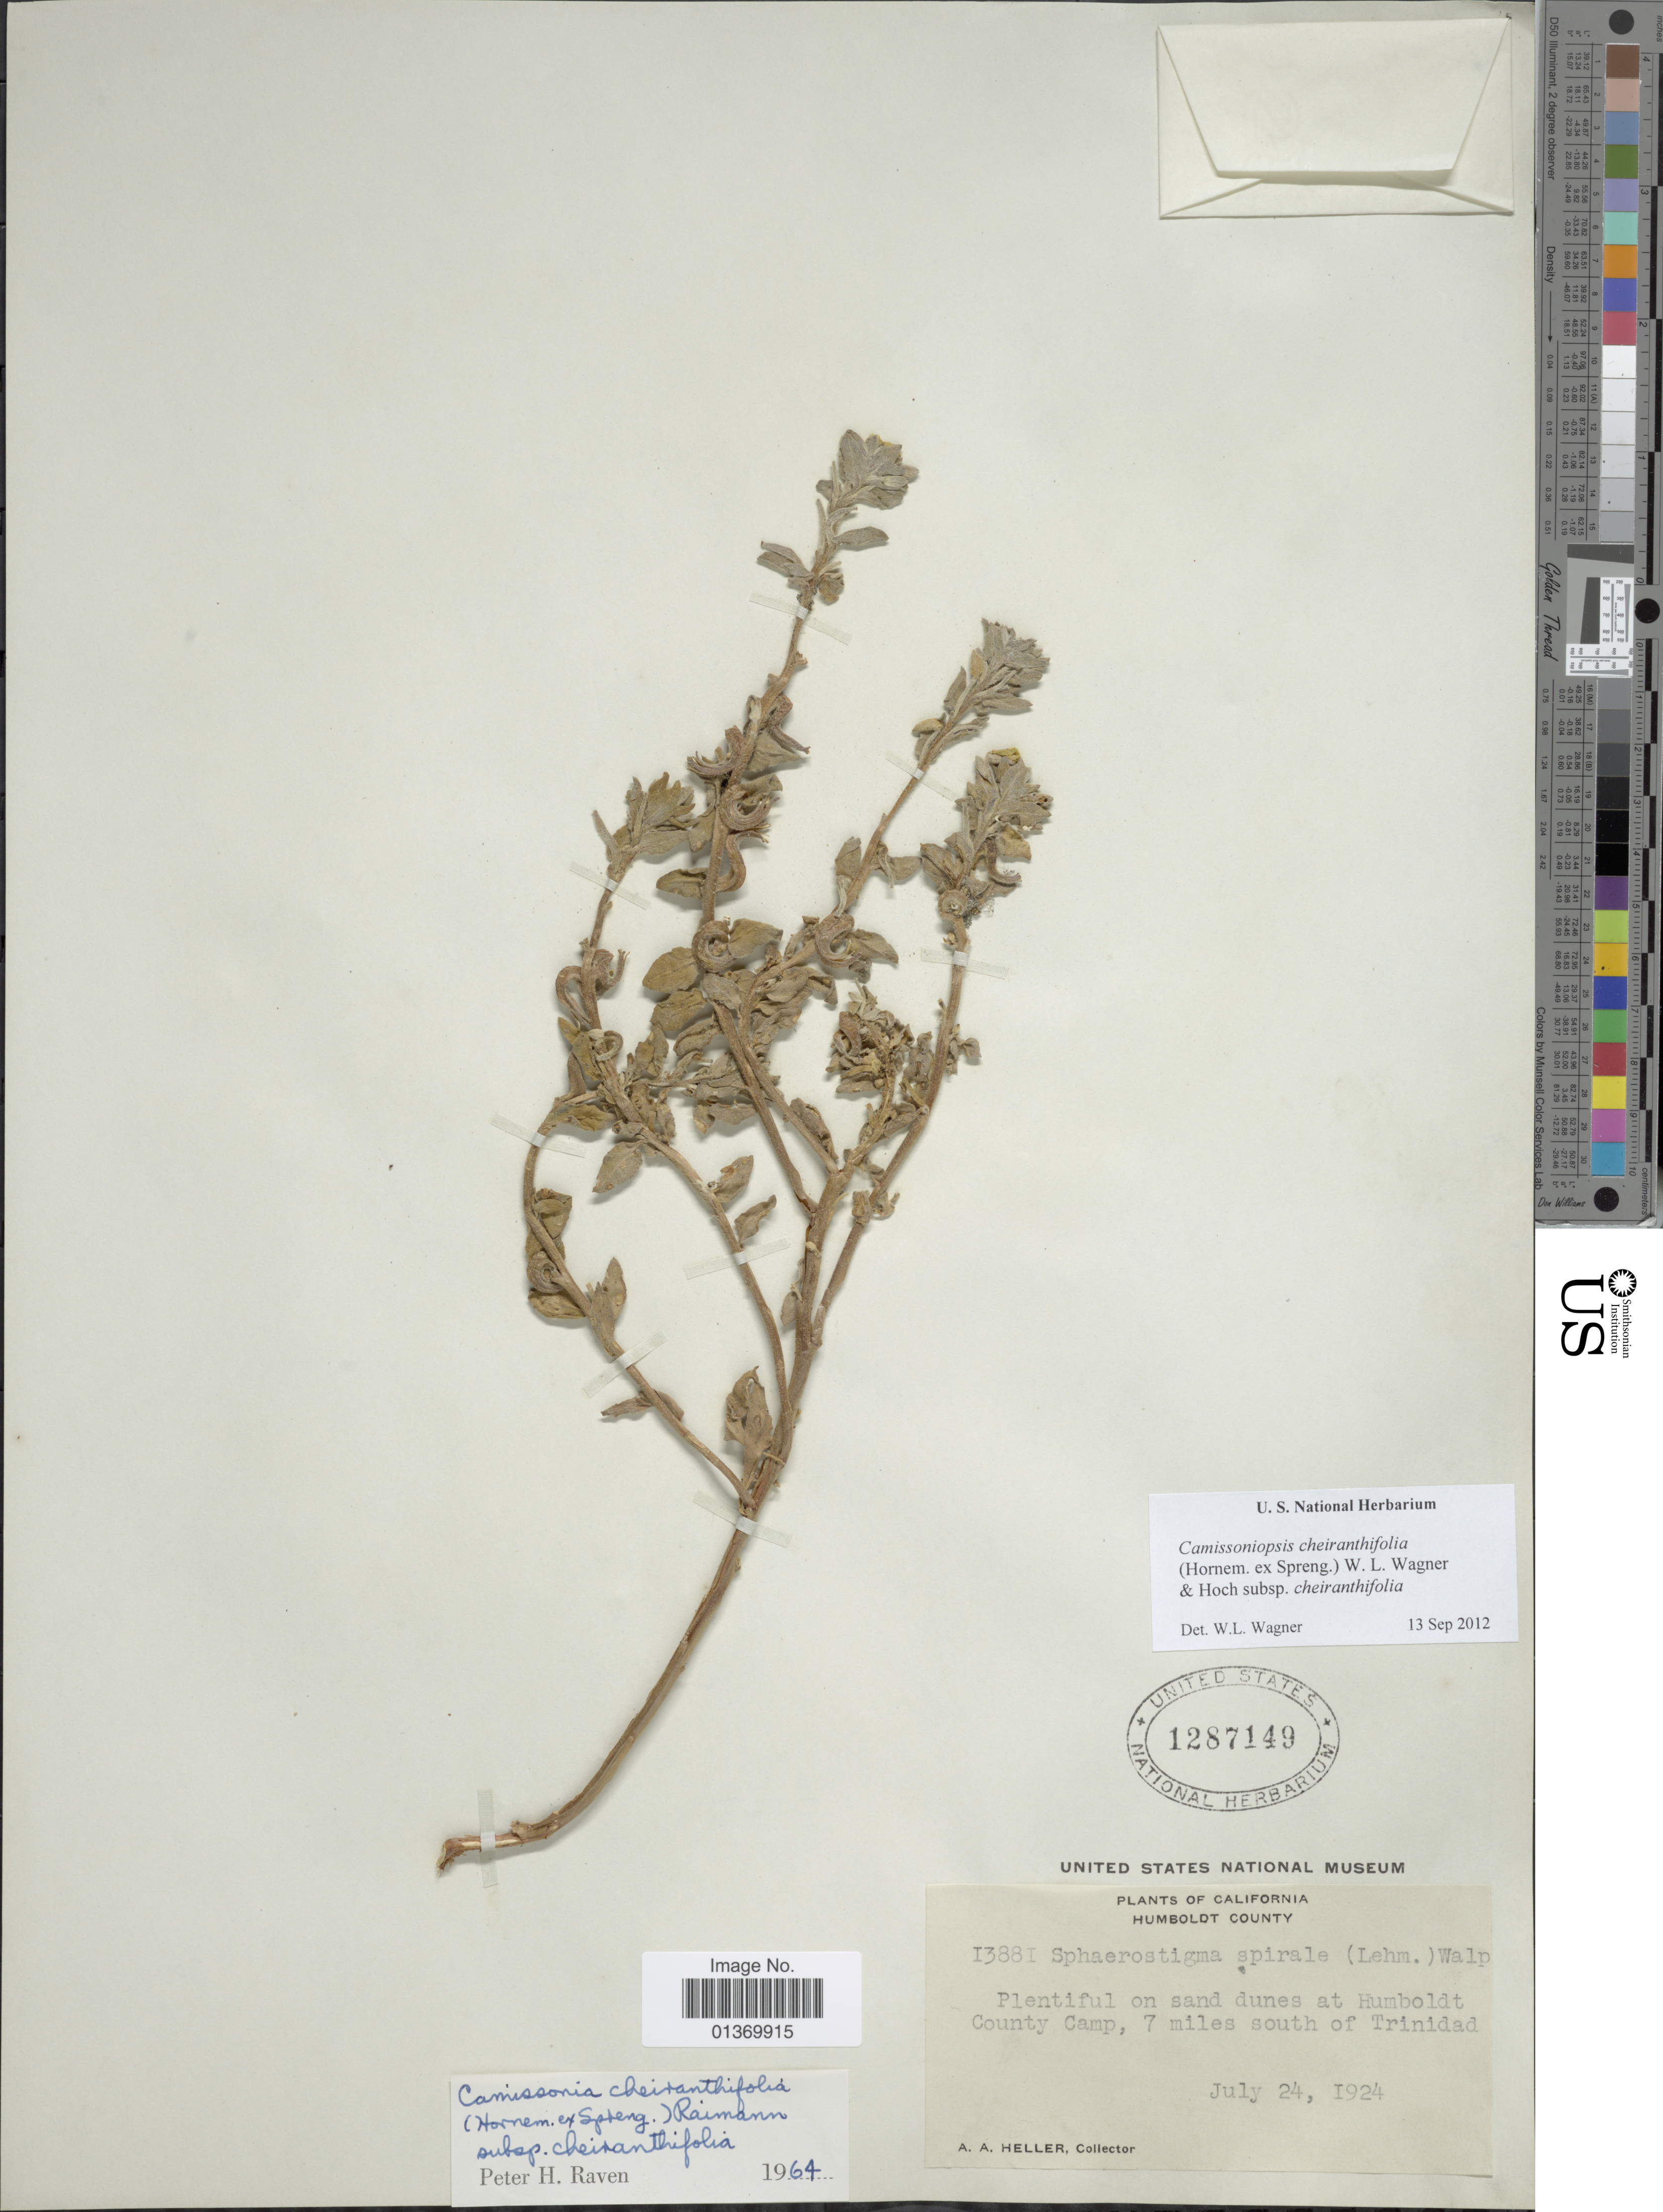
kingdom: Plantae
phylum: Tracheophyta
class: Magnoliopsida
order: Myrtales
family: Onagraceae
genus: Camissoniopsis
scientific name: Camissoniopsis cheiranthifolia subsp. cheiranthifolia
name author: (Hornem. ex Spreng.) W.L. Wagner & Hoch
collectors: A. A. Heller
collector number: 13881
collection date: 1924-07-24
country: United States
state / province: California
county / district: Humboldt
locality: Humboldt County, on sand dunes at Humboldt County Camp, 7 miles south of Trinidad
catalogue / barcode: US 1287149